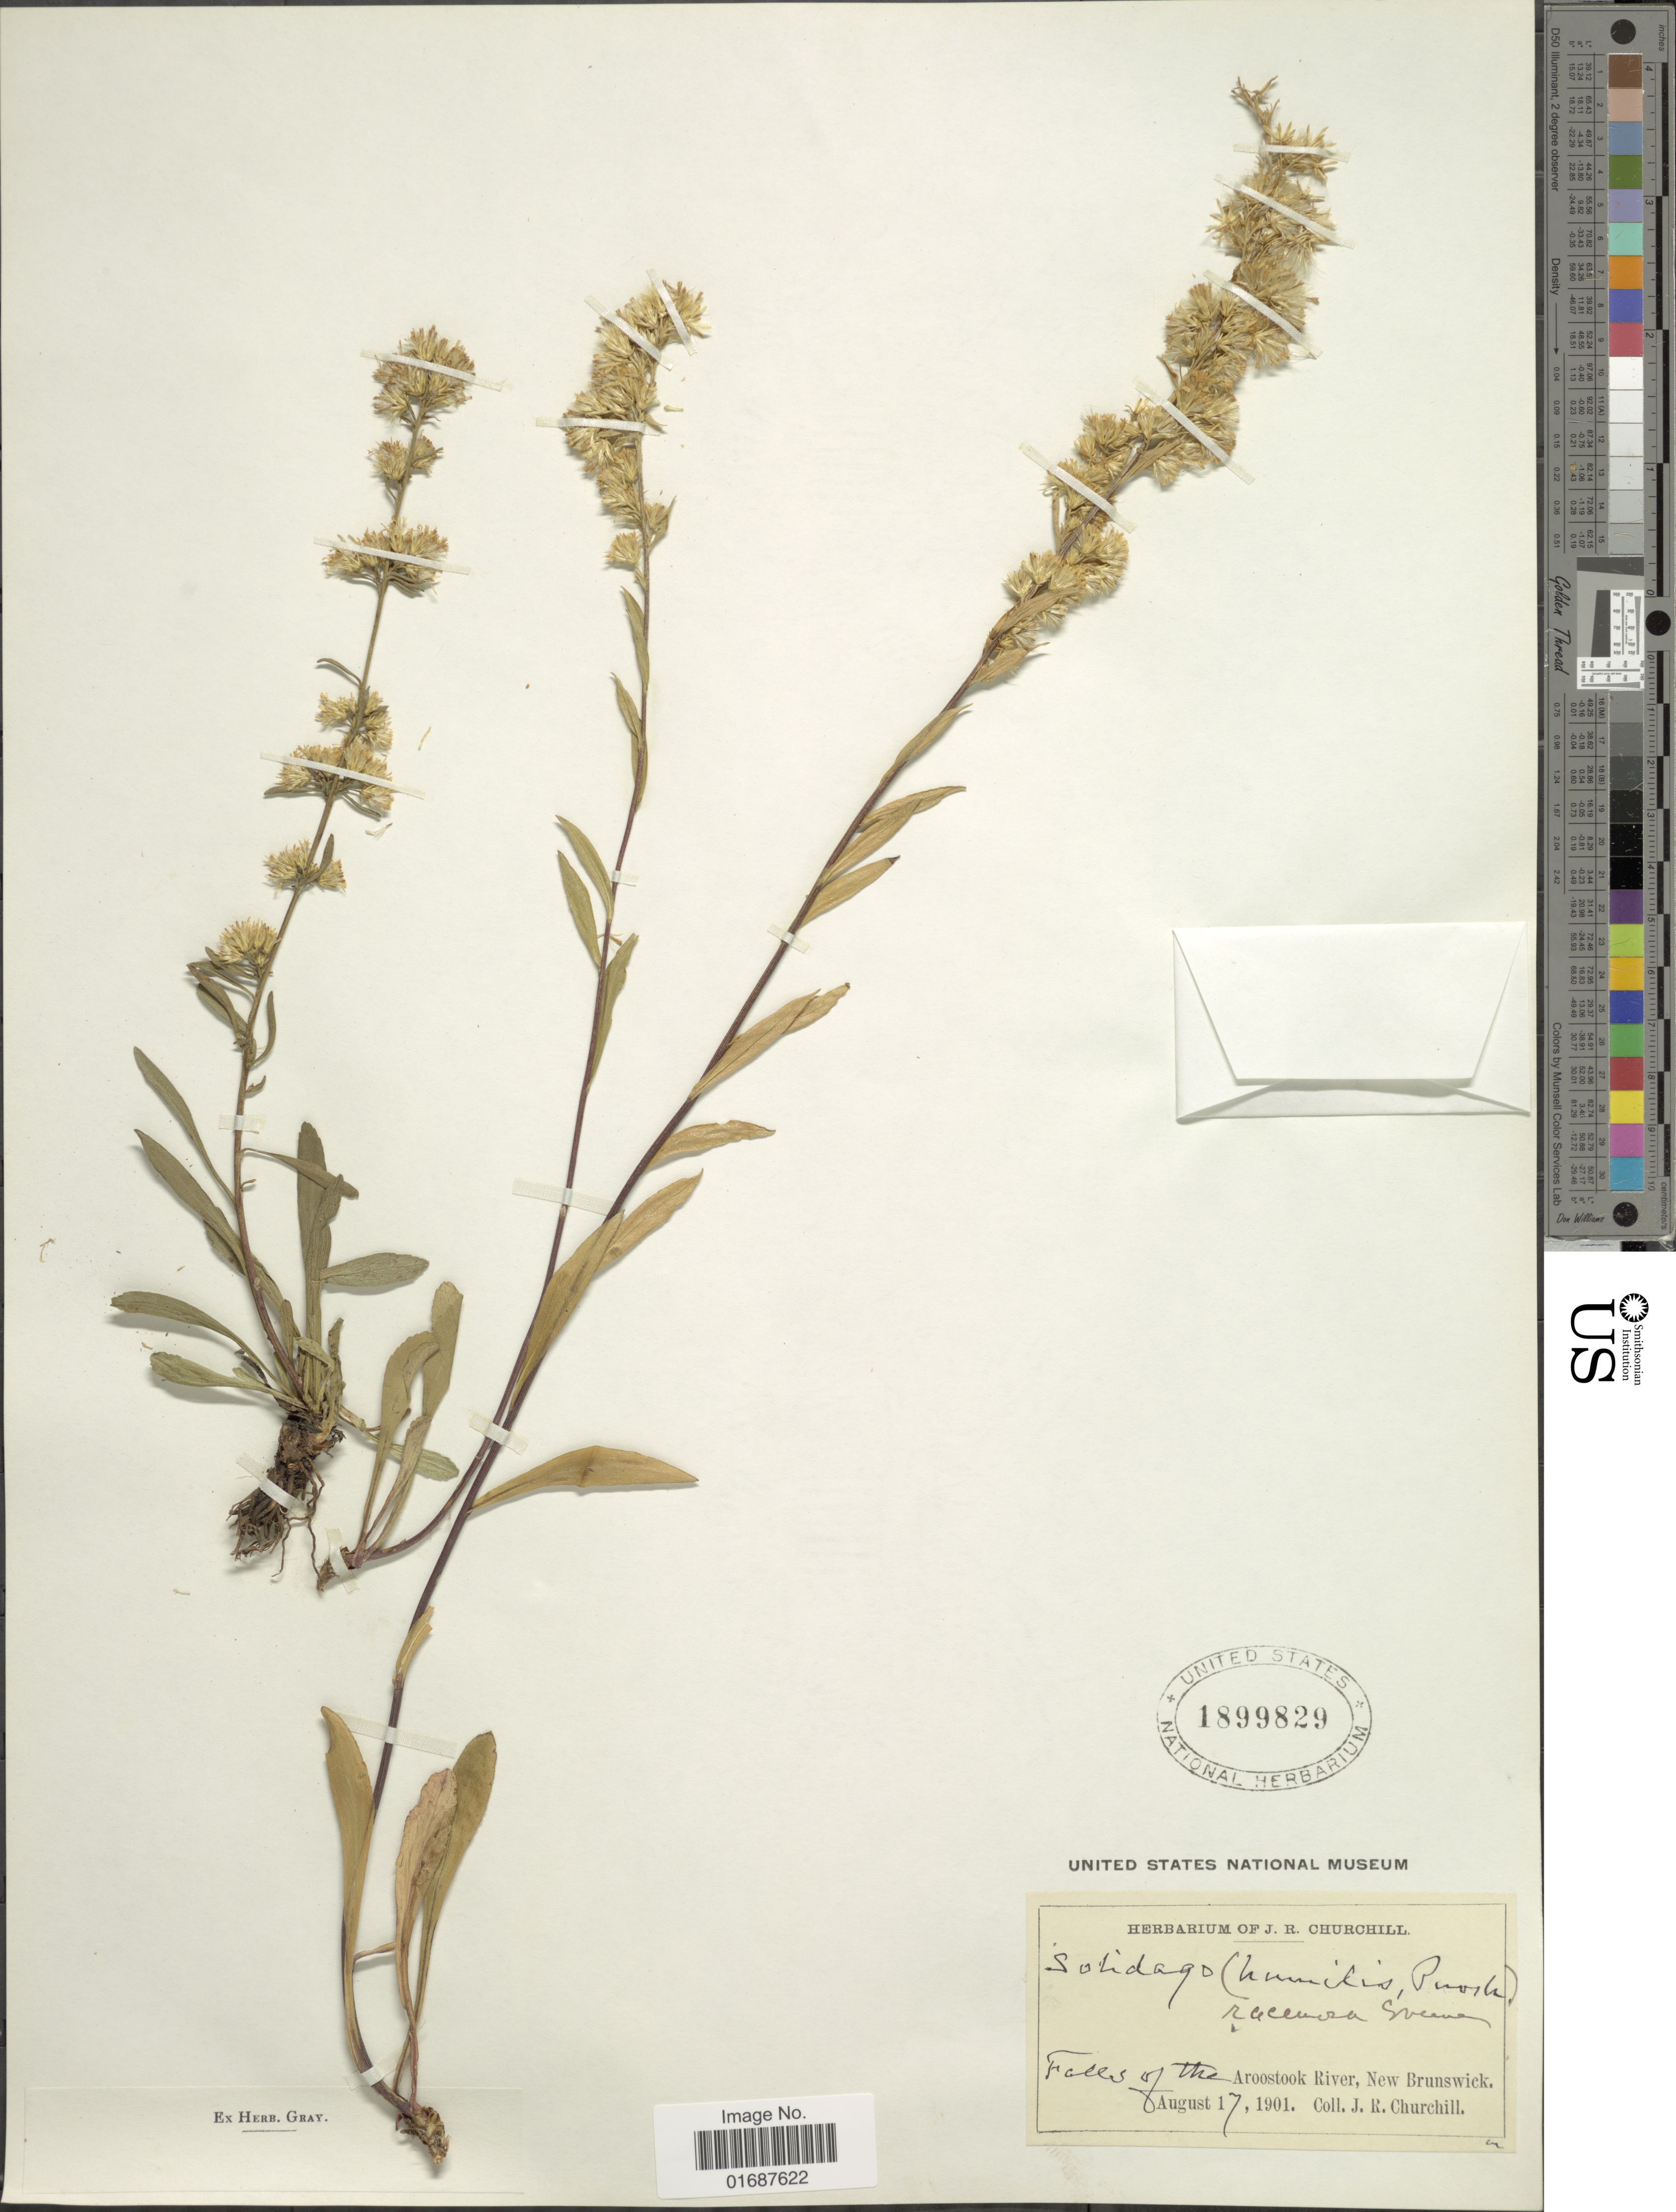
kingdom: Plantae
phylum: Tracheophyta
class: Magnoliopsida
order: Asterales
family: Asteraceae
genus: Solidago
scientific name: Solidago uliginosa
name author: Nutt.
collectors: J. Churchill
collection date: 1901-08-17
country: Canada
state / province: New Brunswick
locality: Falls of the Aroostook River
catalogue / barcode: US 1899829